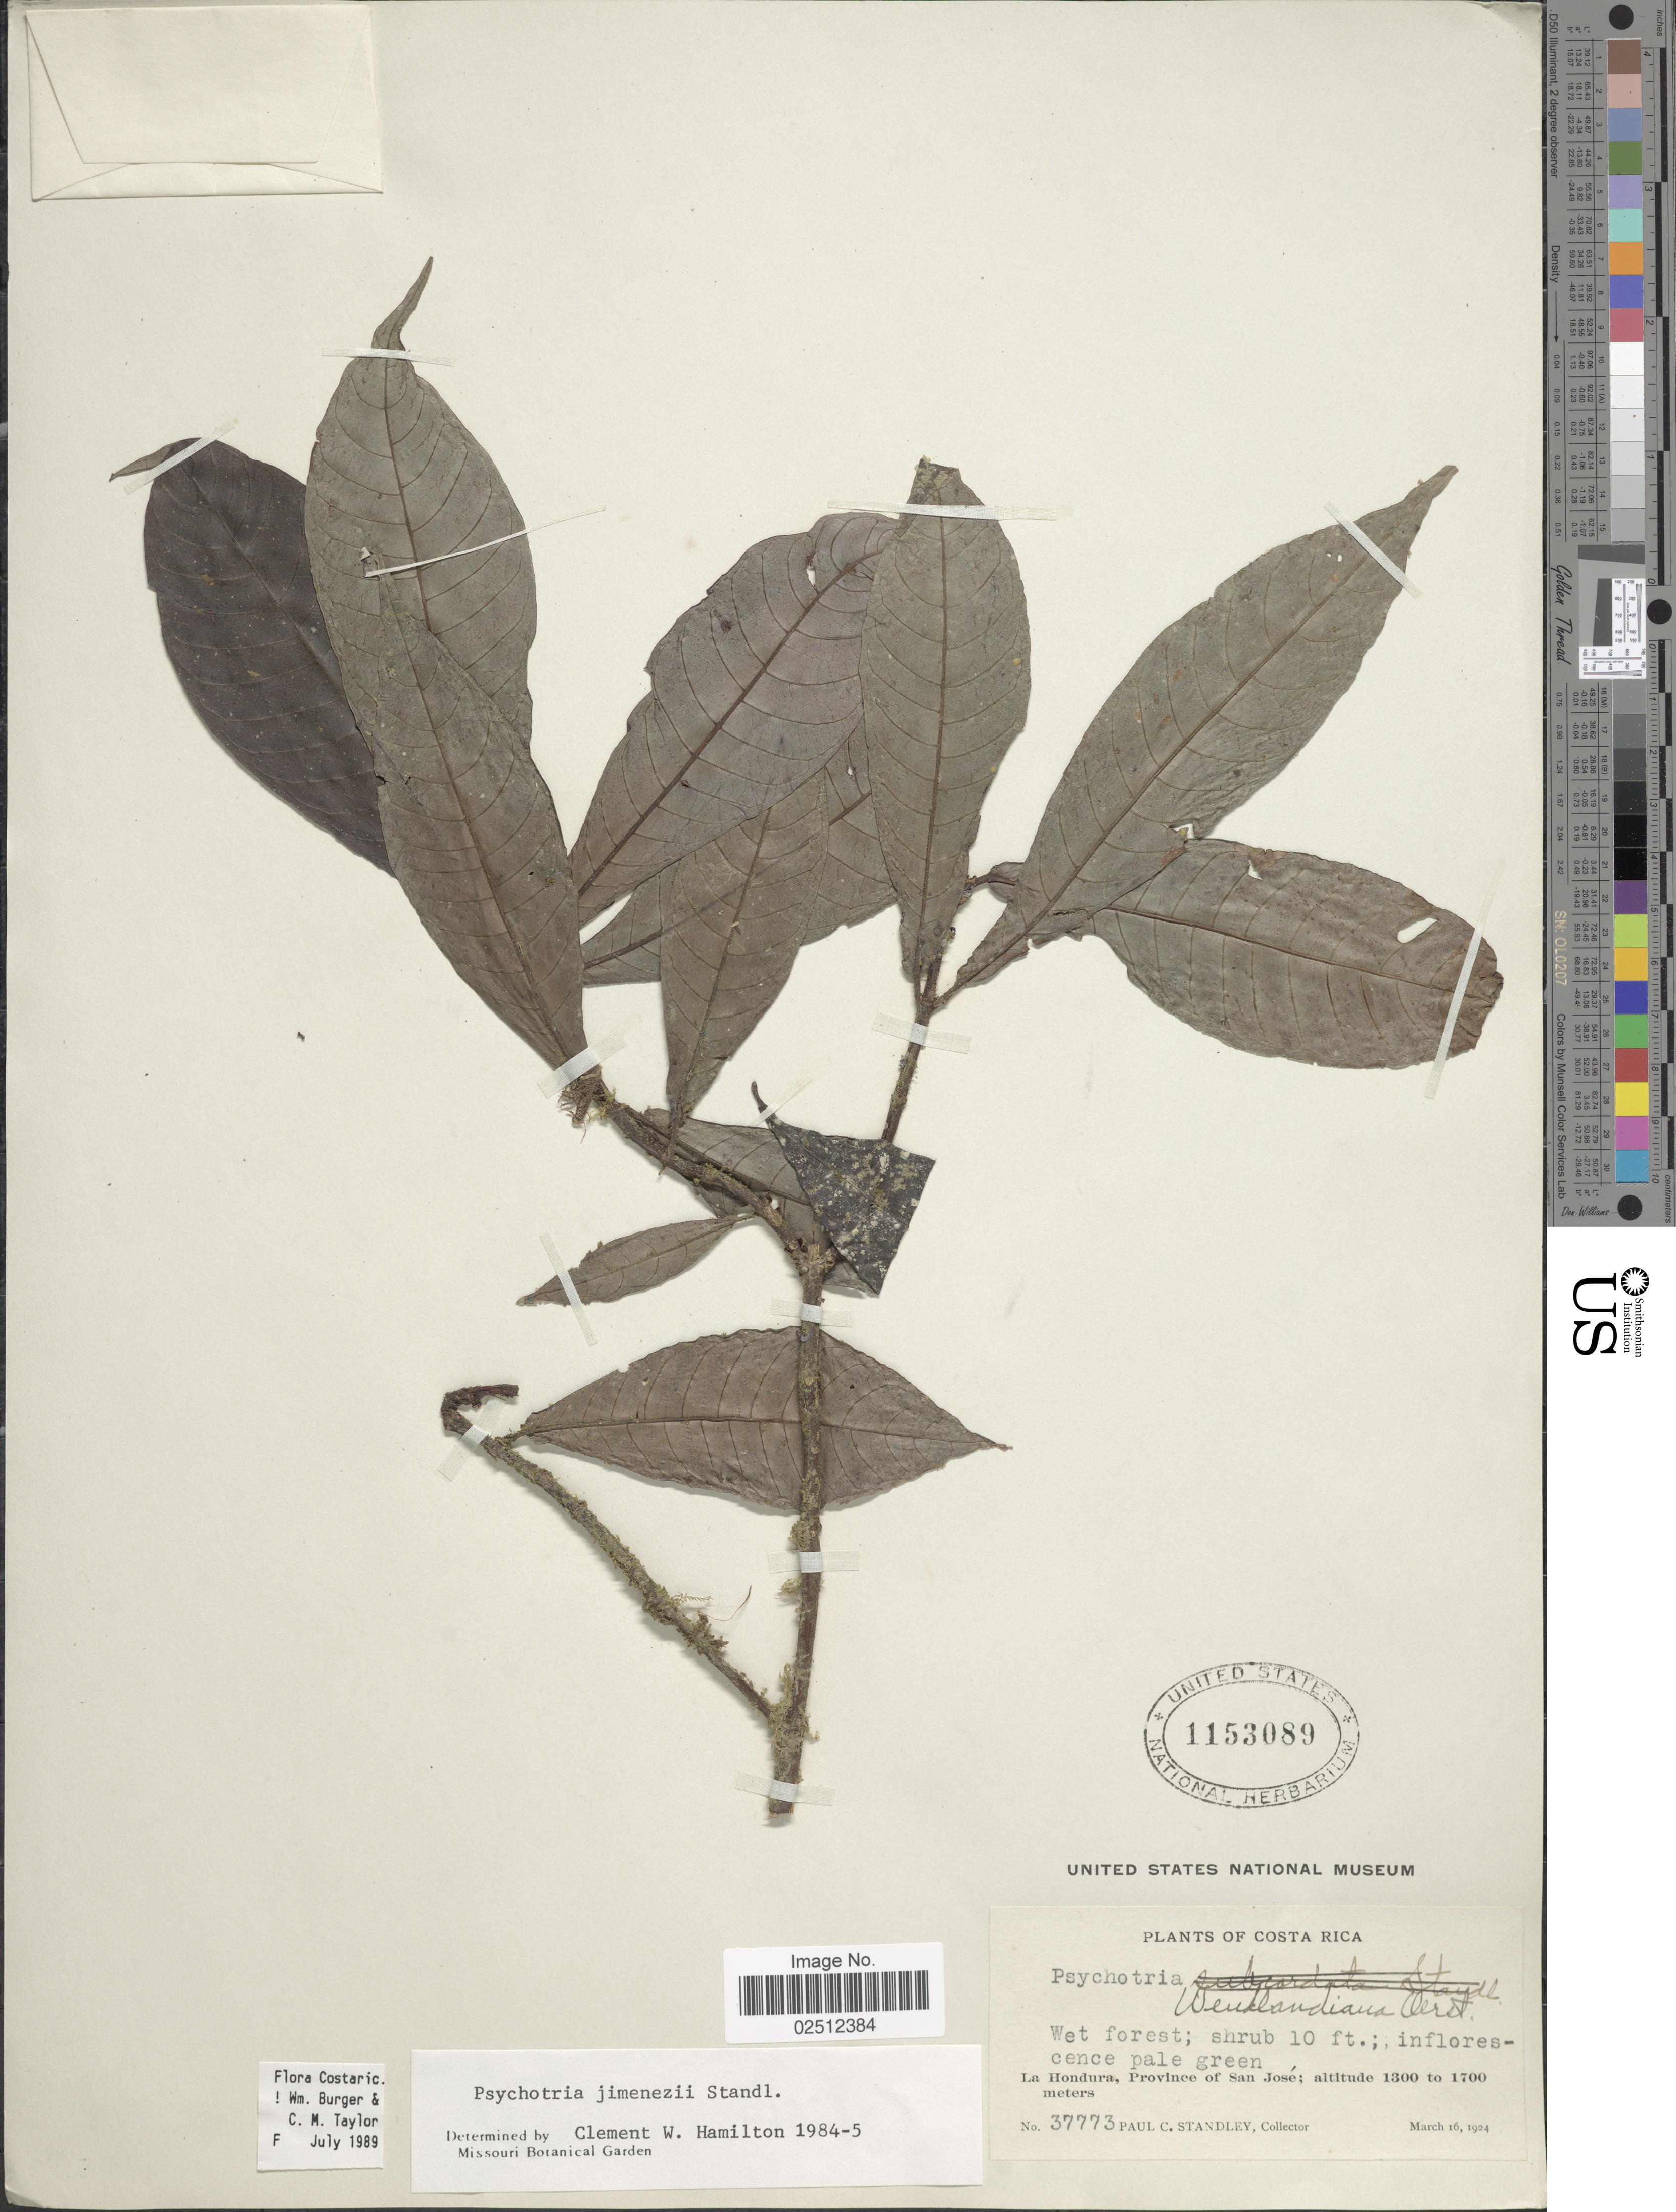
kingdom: Plantae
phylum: Tracheophyta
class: Magnoliopsida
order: Gentianales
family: Rubiaceae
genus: Psychotria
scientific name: Psychotria jimenezii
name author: Standl.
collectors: P. C. Standley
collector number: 37773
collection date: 1924-03-16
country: Costa Rica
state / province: San José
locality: La Hondura, Province of San Jose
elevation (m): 1300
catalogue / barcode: US 1153089